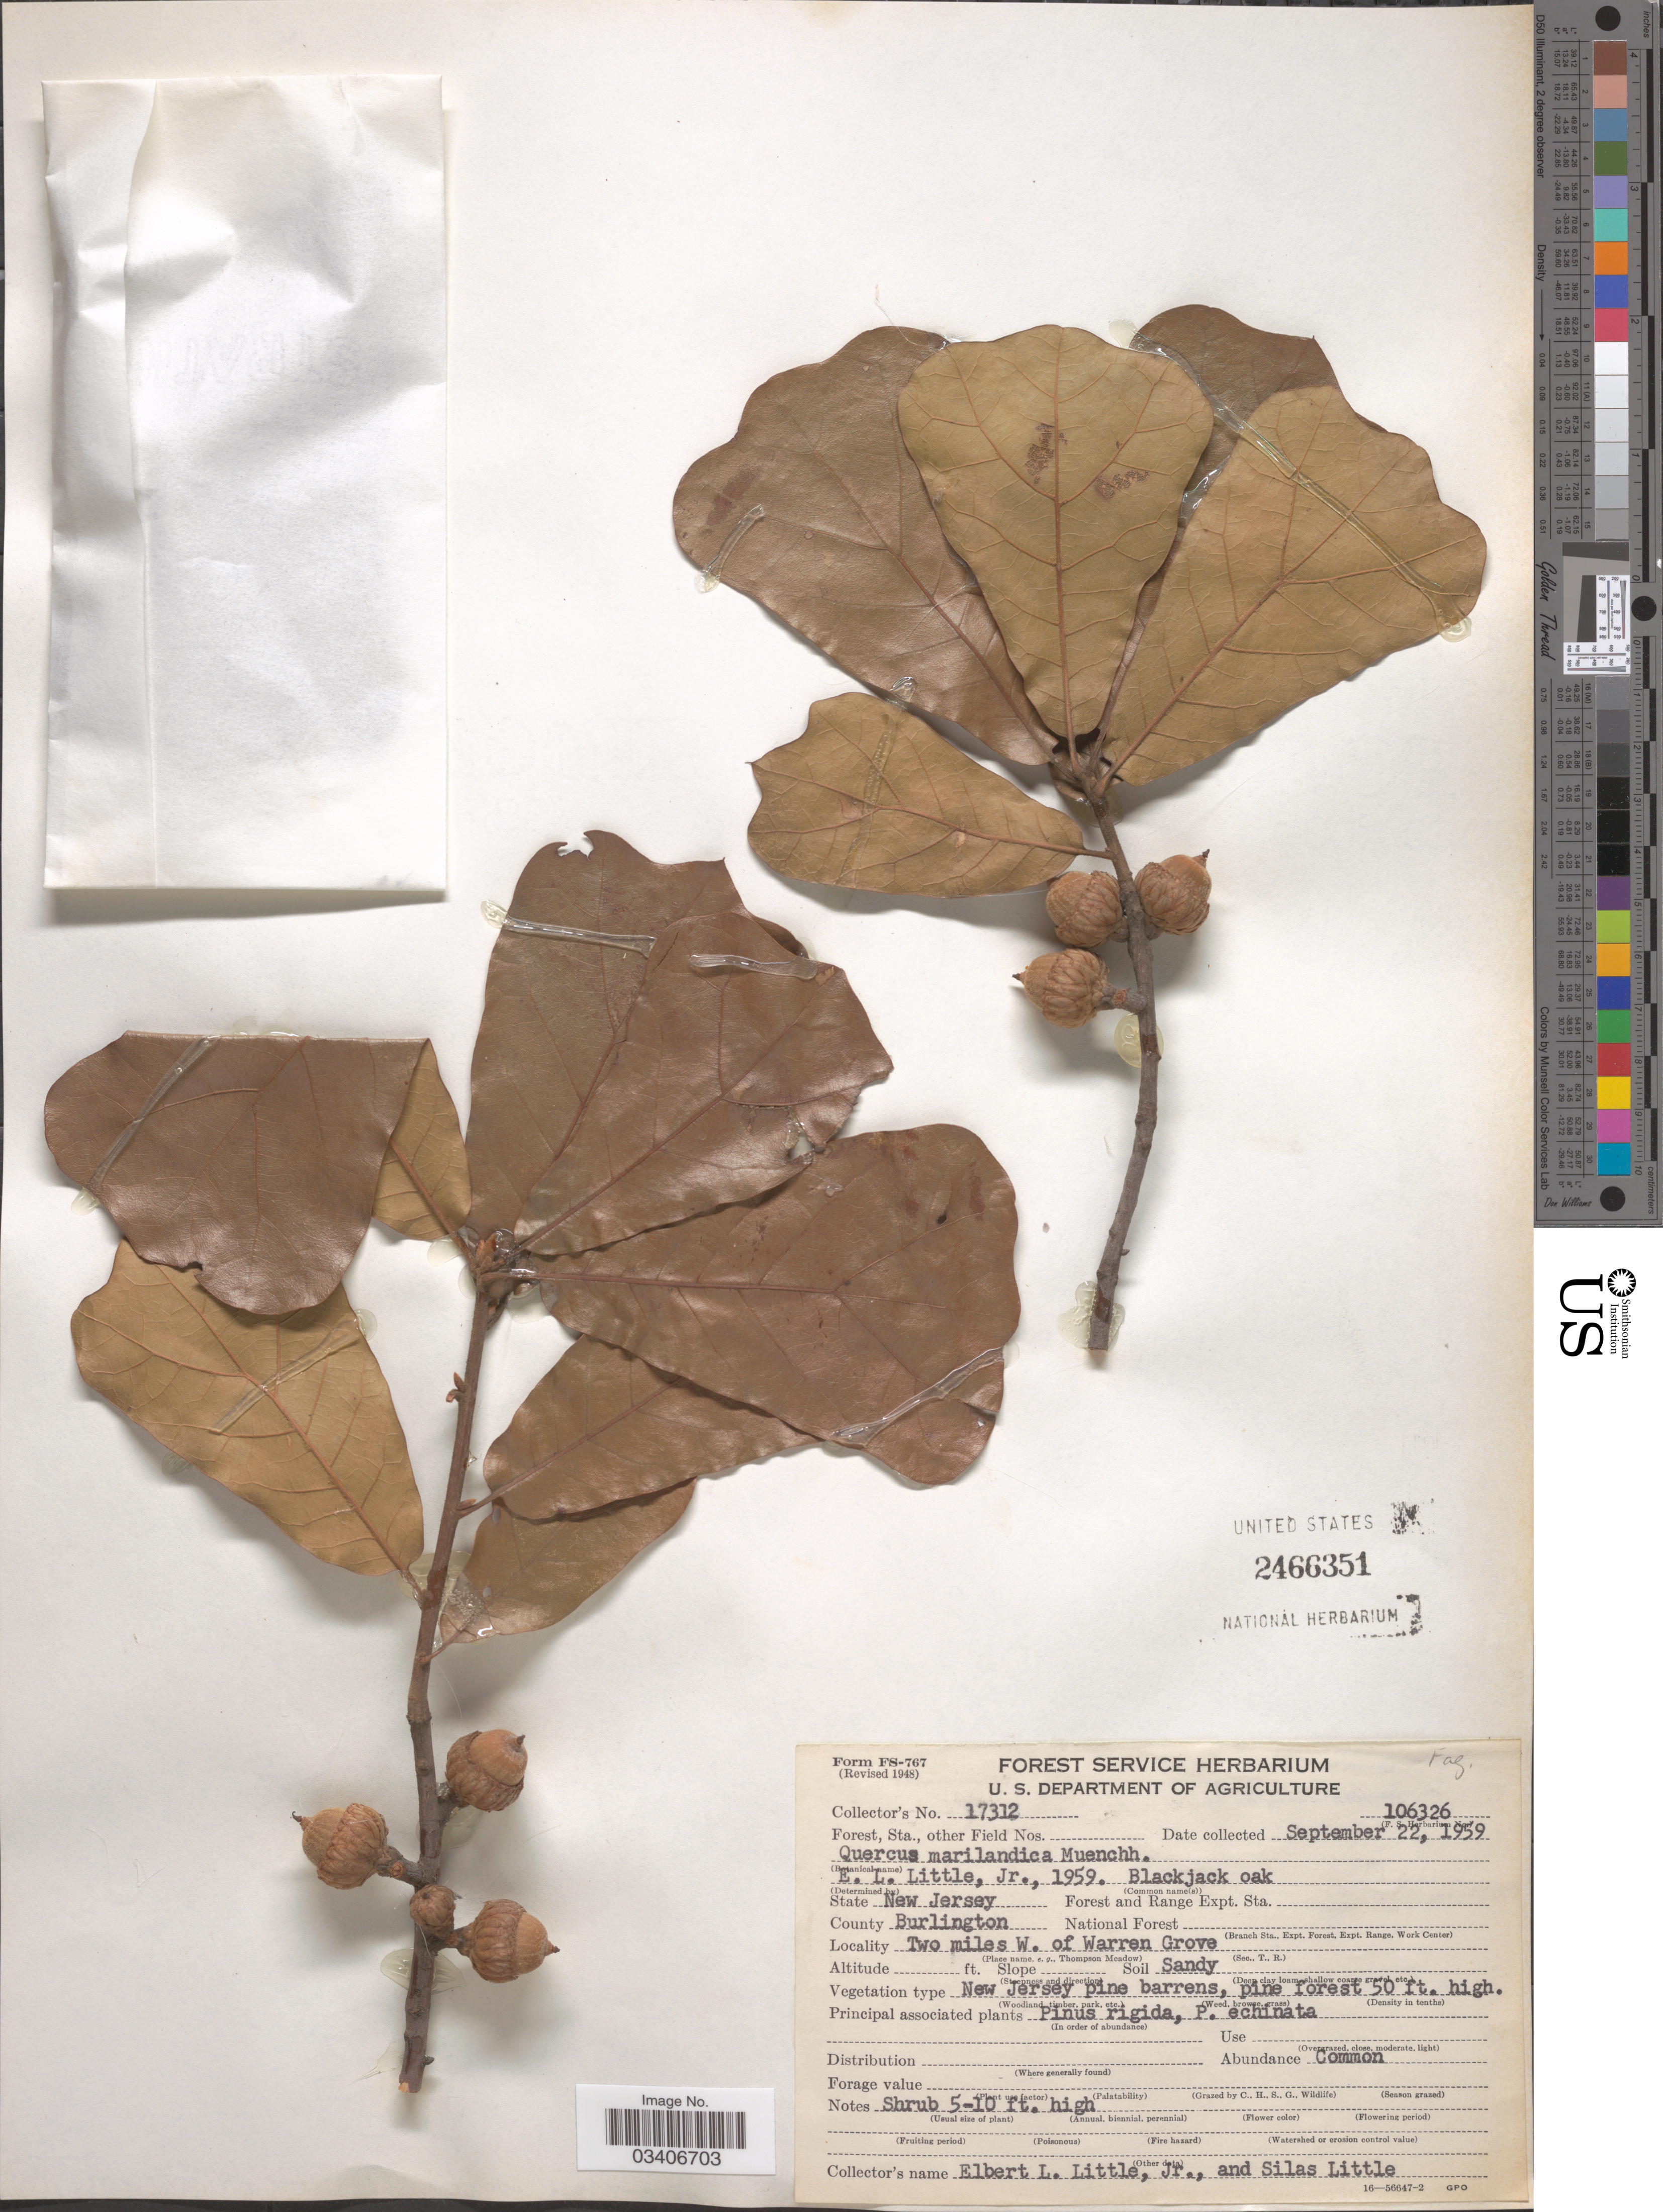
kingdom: Plantae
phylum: Tracheophyta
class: Magnoliopsida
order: Fagales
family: Fagaceae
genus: Quercus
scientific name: Quercus marilandica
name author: (L.) Münchh.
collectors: E. L. Little & S. Little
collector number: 17312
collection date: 1959-09-22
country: United States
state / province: New Jersey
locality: County Burlington. Two miles W. of Warren Grove.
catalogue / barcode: US 2466351